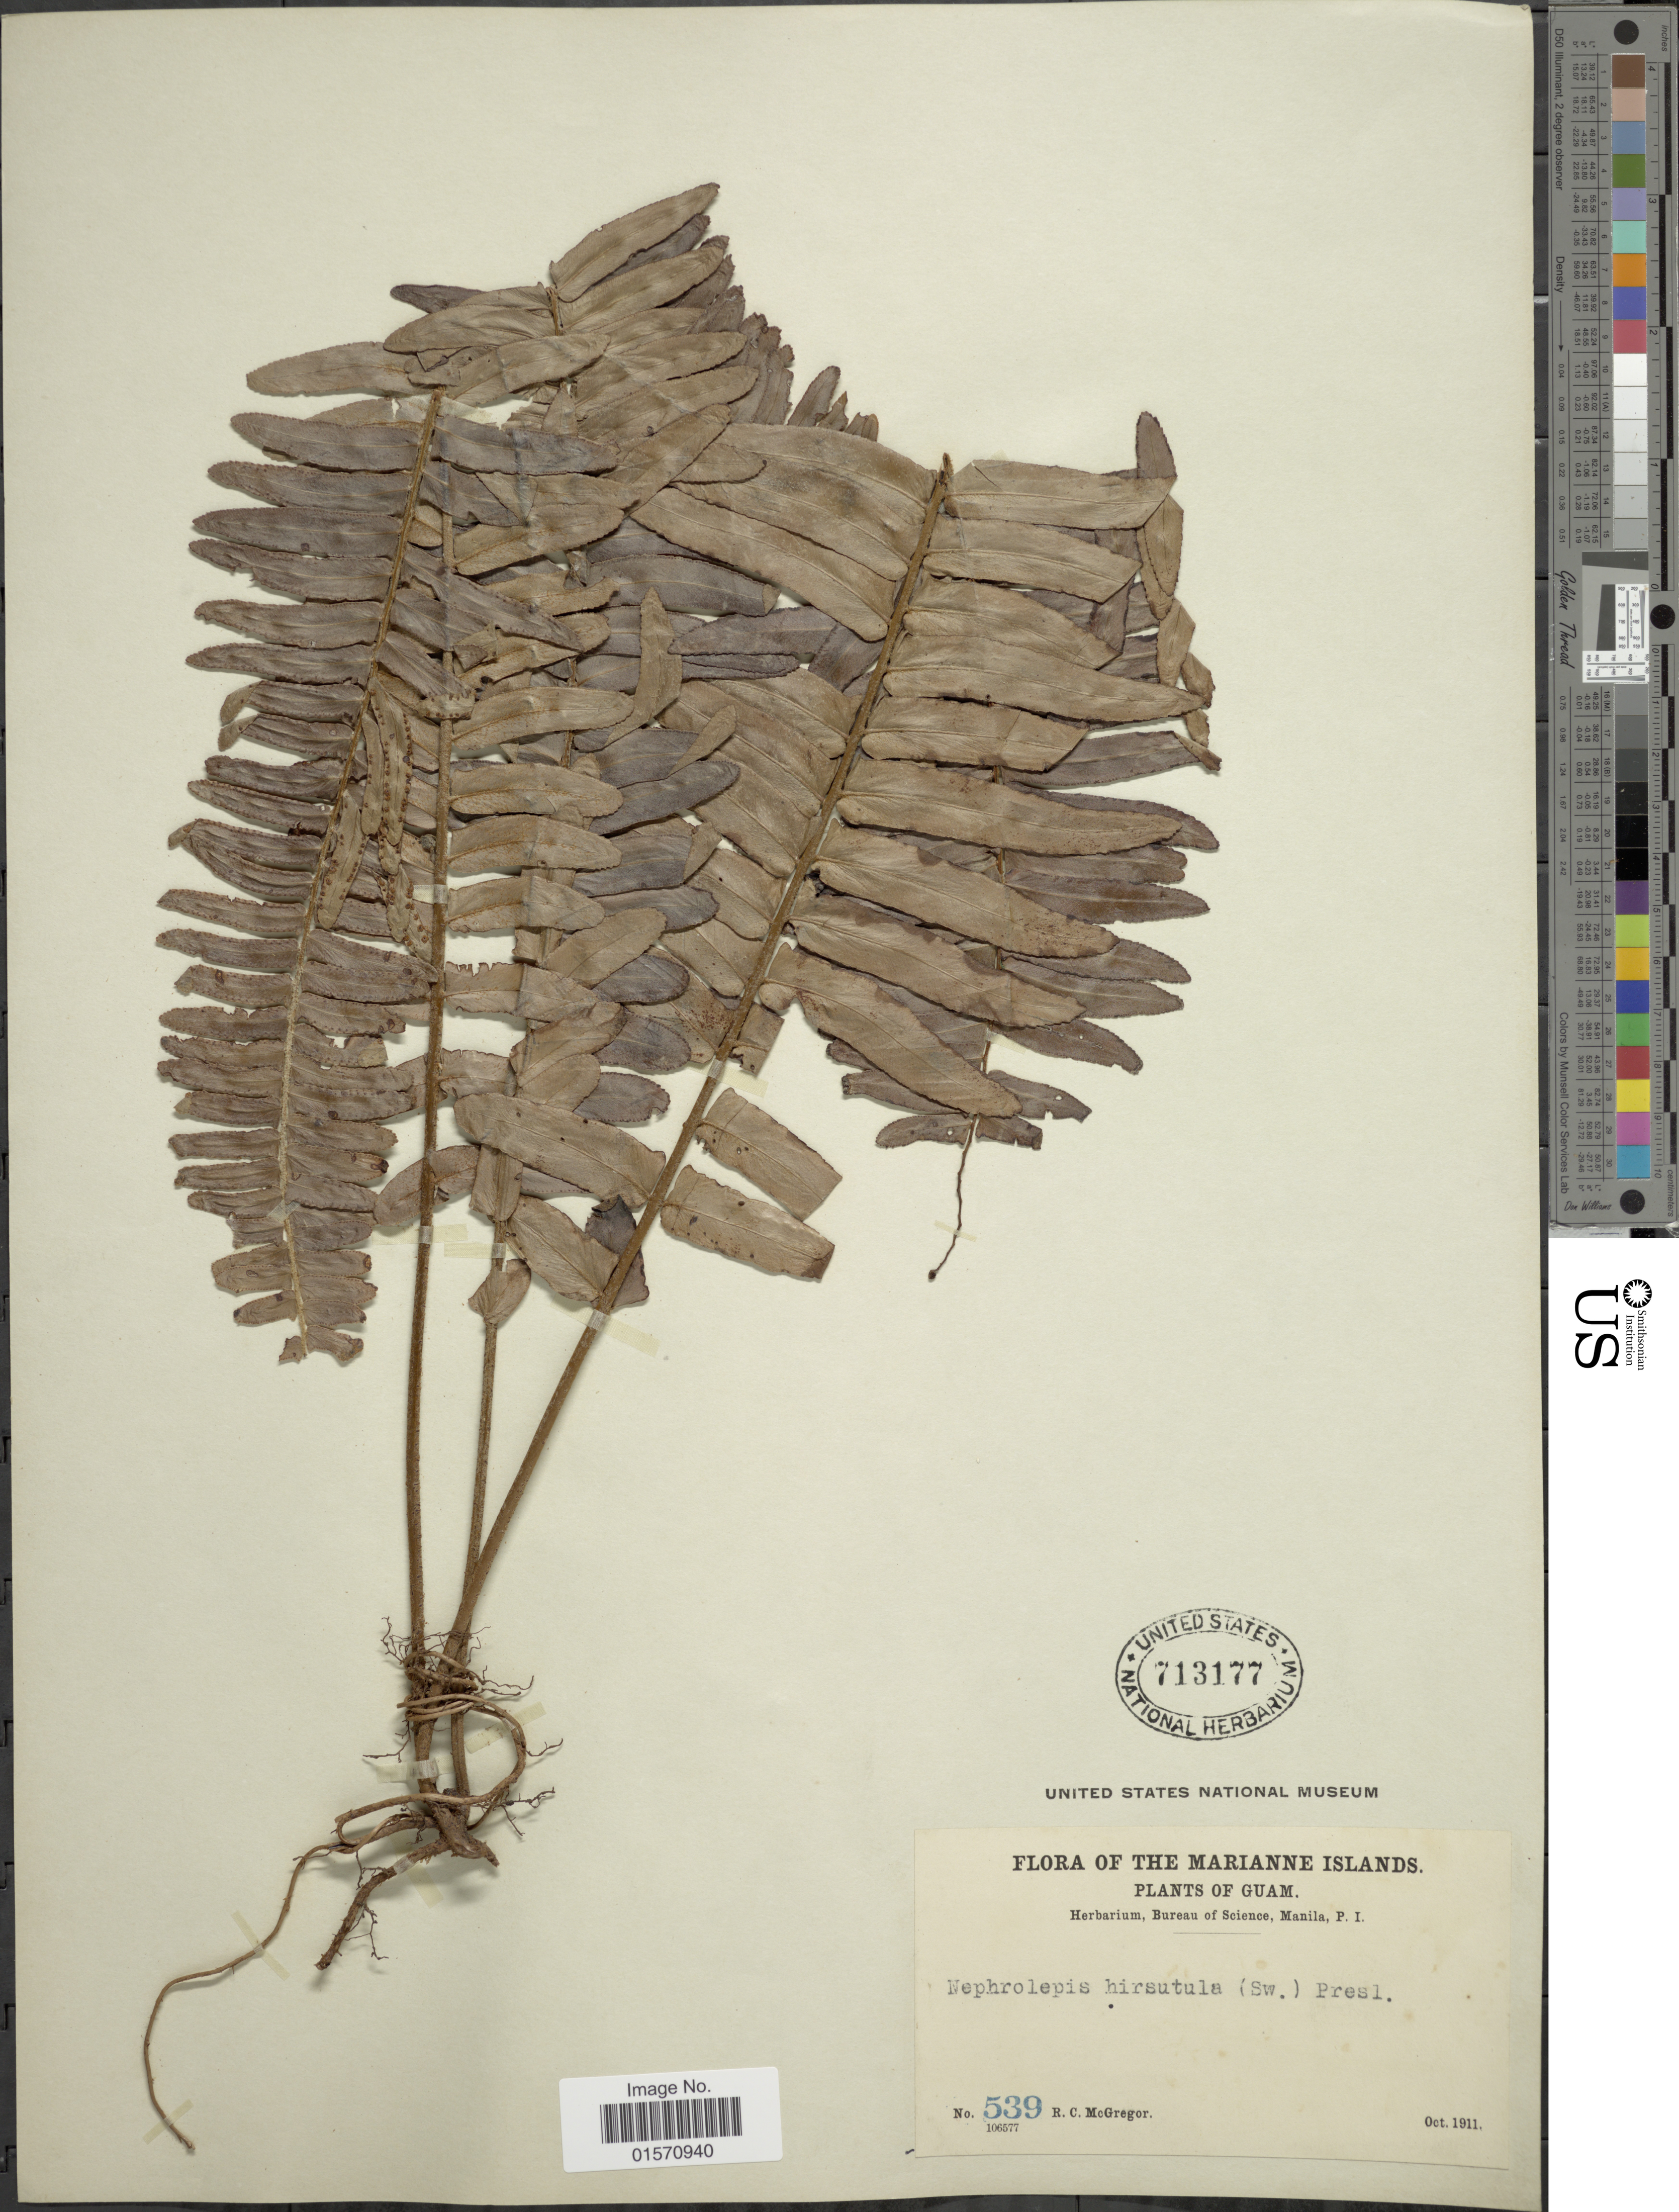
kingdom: Plantae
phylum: Tracheophyta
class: Polypodiopsida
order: Polypodiales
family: Nephrolepidaceae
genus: Nephrolepis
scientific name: Nephrolepis hirsutula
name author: (G. Forst.) C. Presl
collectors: R. C. McGregor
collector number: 539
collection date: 1911-10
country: Guam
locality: Marianne Islands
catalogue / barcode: US 713177